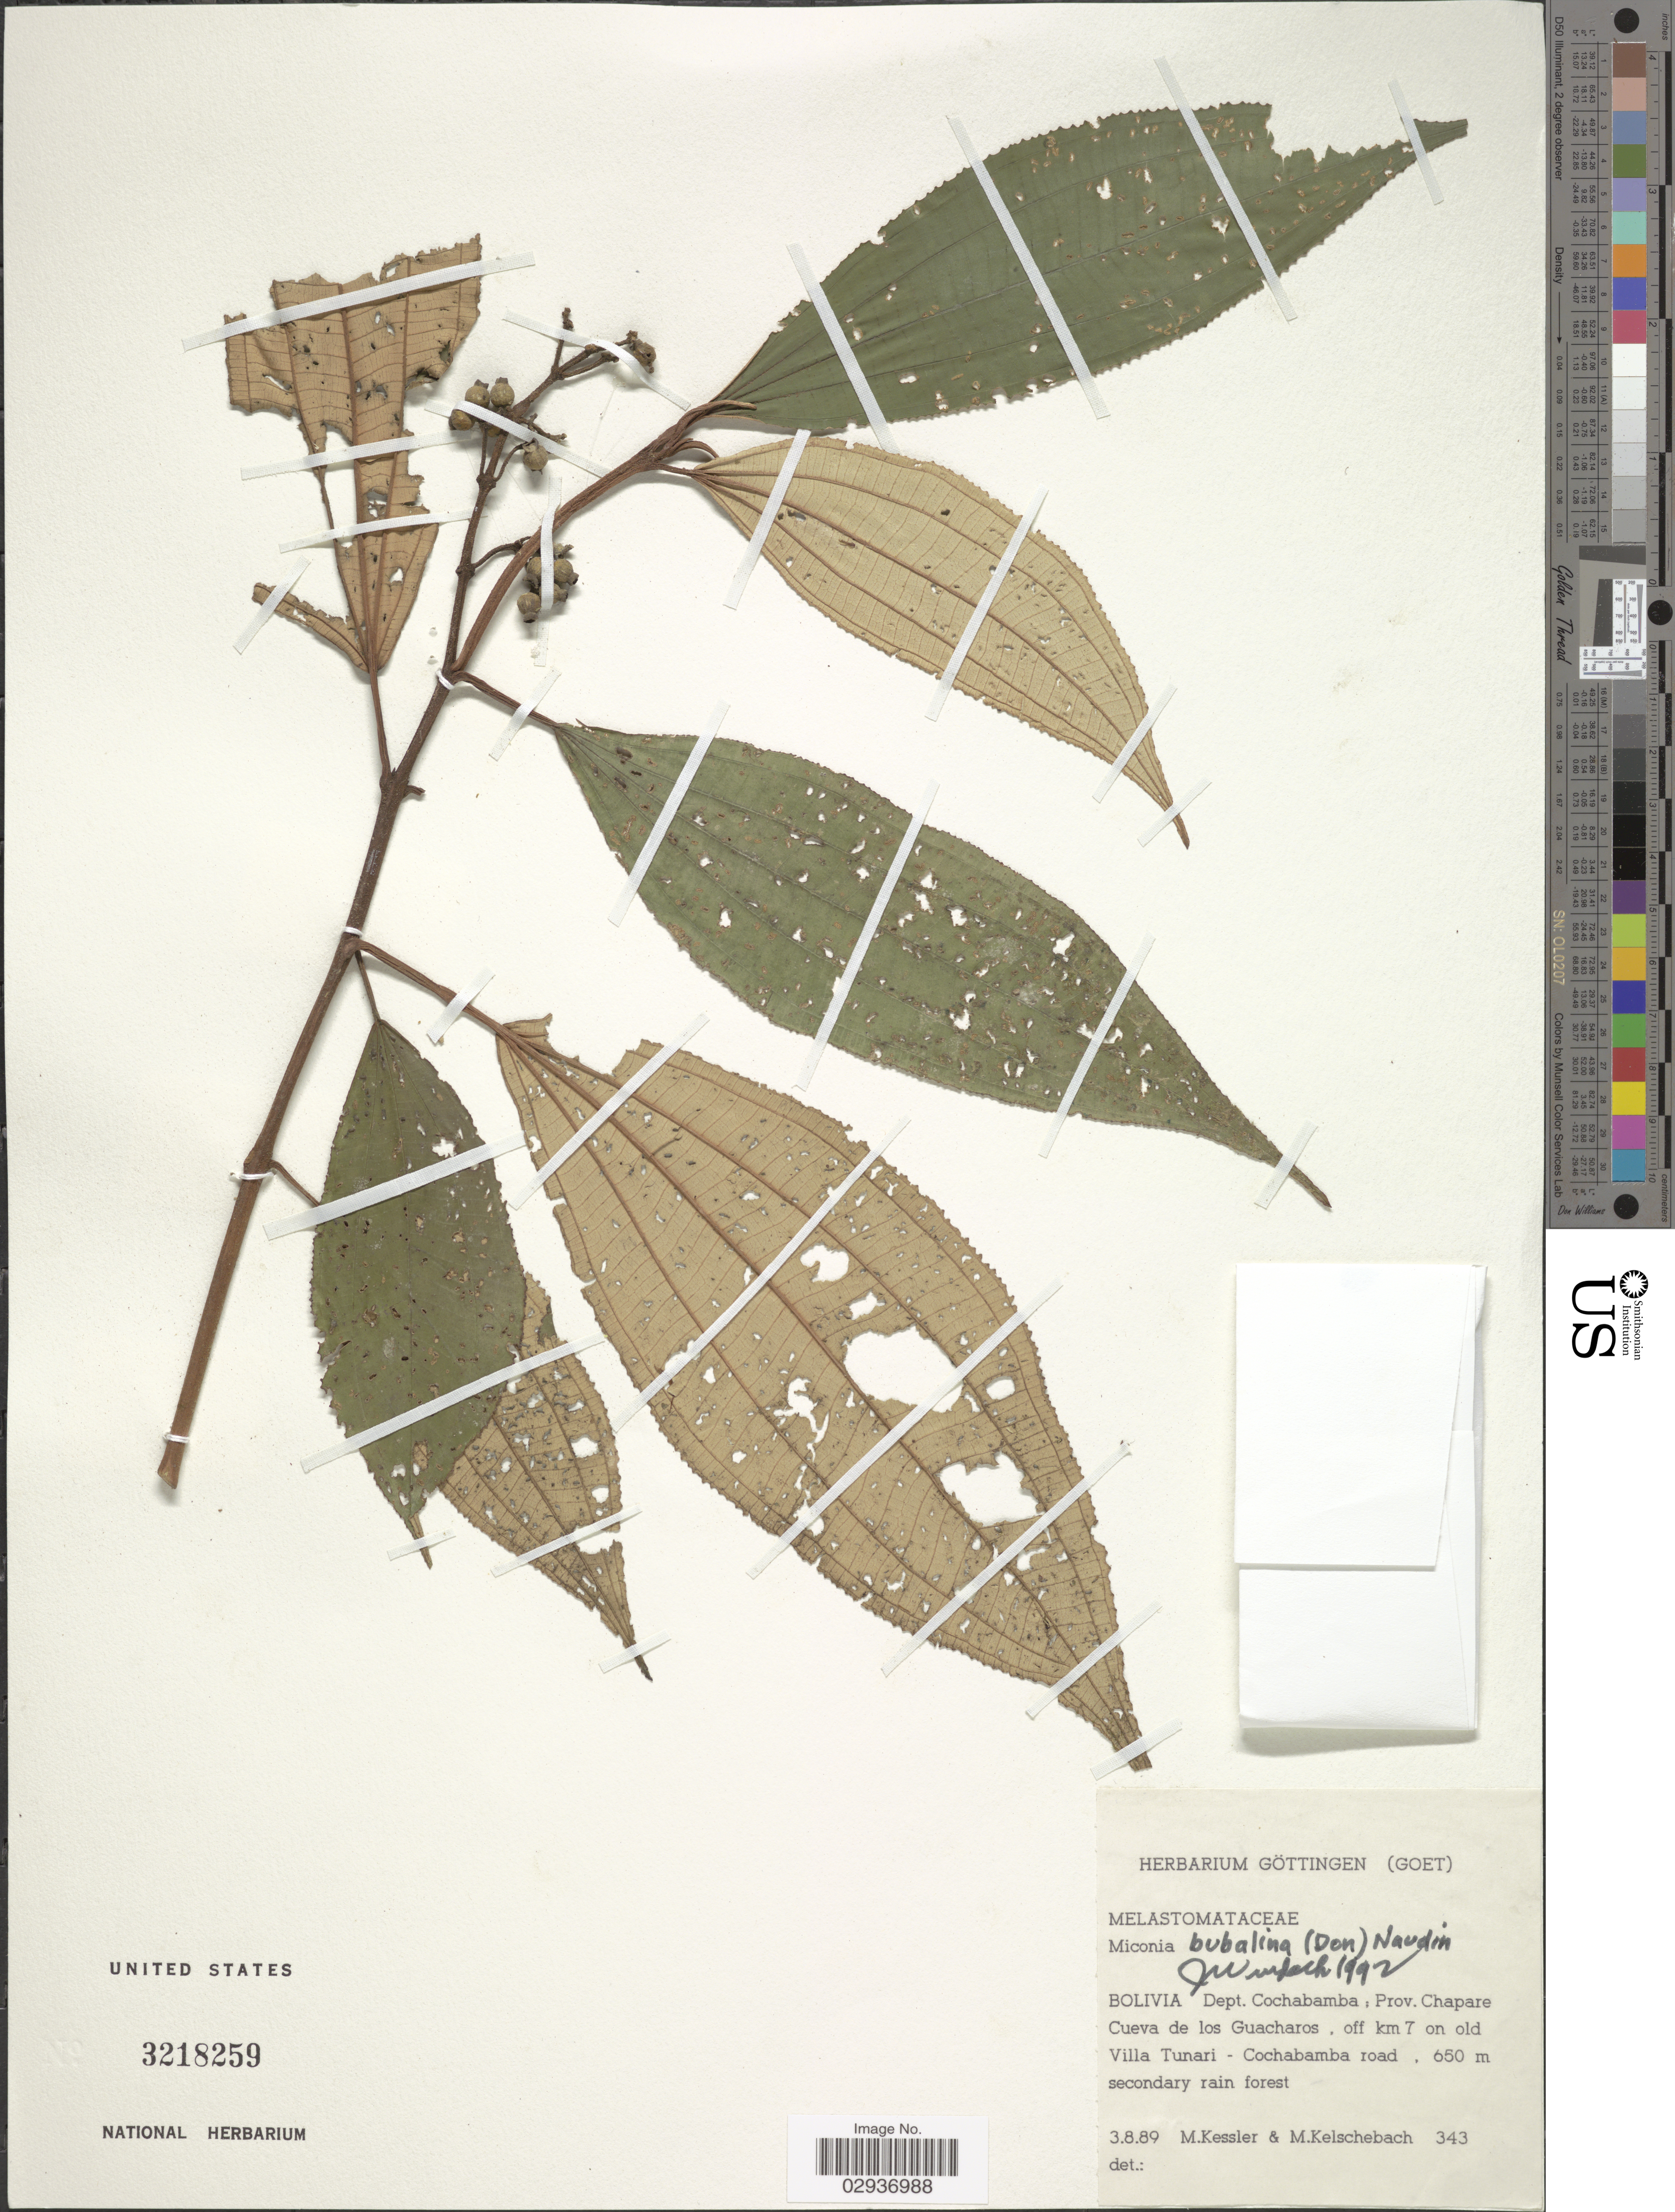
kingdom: Plantae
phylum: Tracheophyta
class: Magnoliopsida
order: Myrtales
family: Melastomataceae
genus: Miconia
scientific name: Miconia bubalina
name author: Naudin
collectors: M. Kessler & M. Kelschebach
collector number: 343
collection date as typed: Transcribed d/m/y: 3/8/89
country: Bolivia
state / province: Cochabamba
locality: Dept. Cochabamba, Prov. Chapare. Cueva de los Guacharos, off km 7 on old Villa Tunari - Cochabamba road.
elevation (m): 650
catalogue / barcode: US 3218259